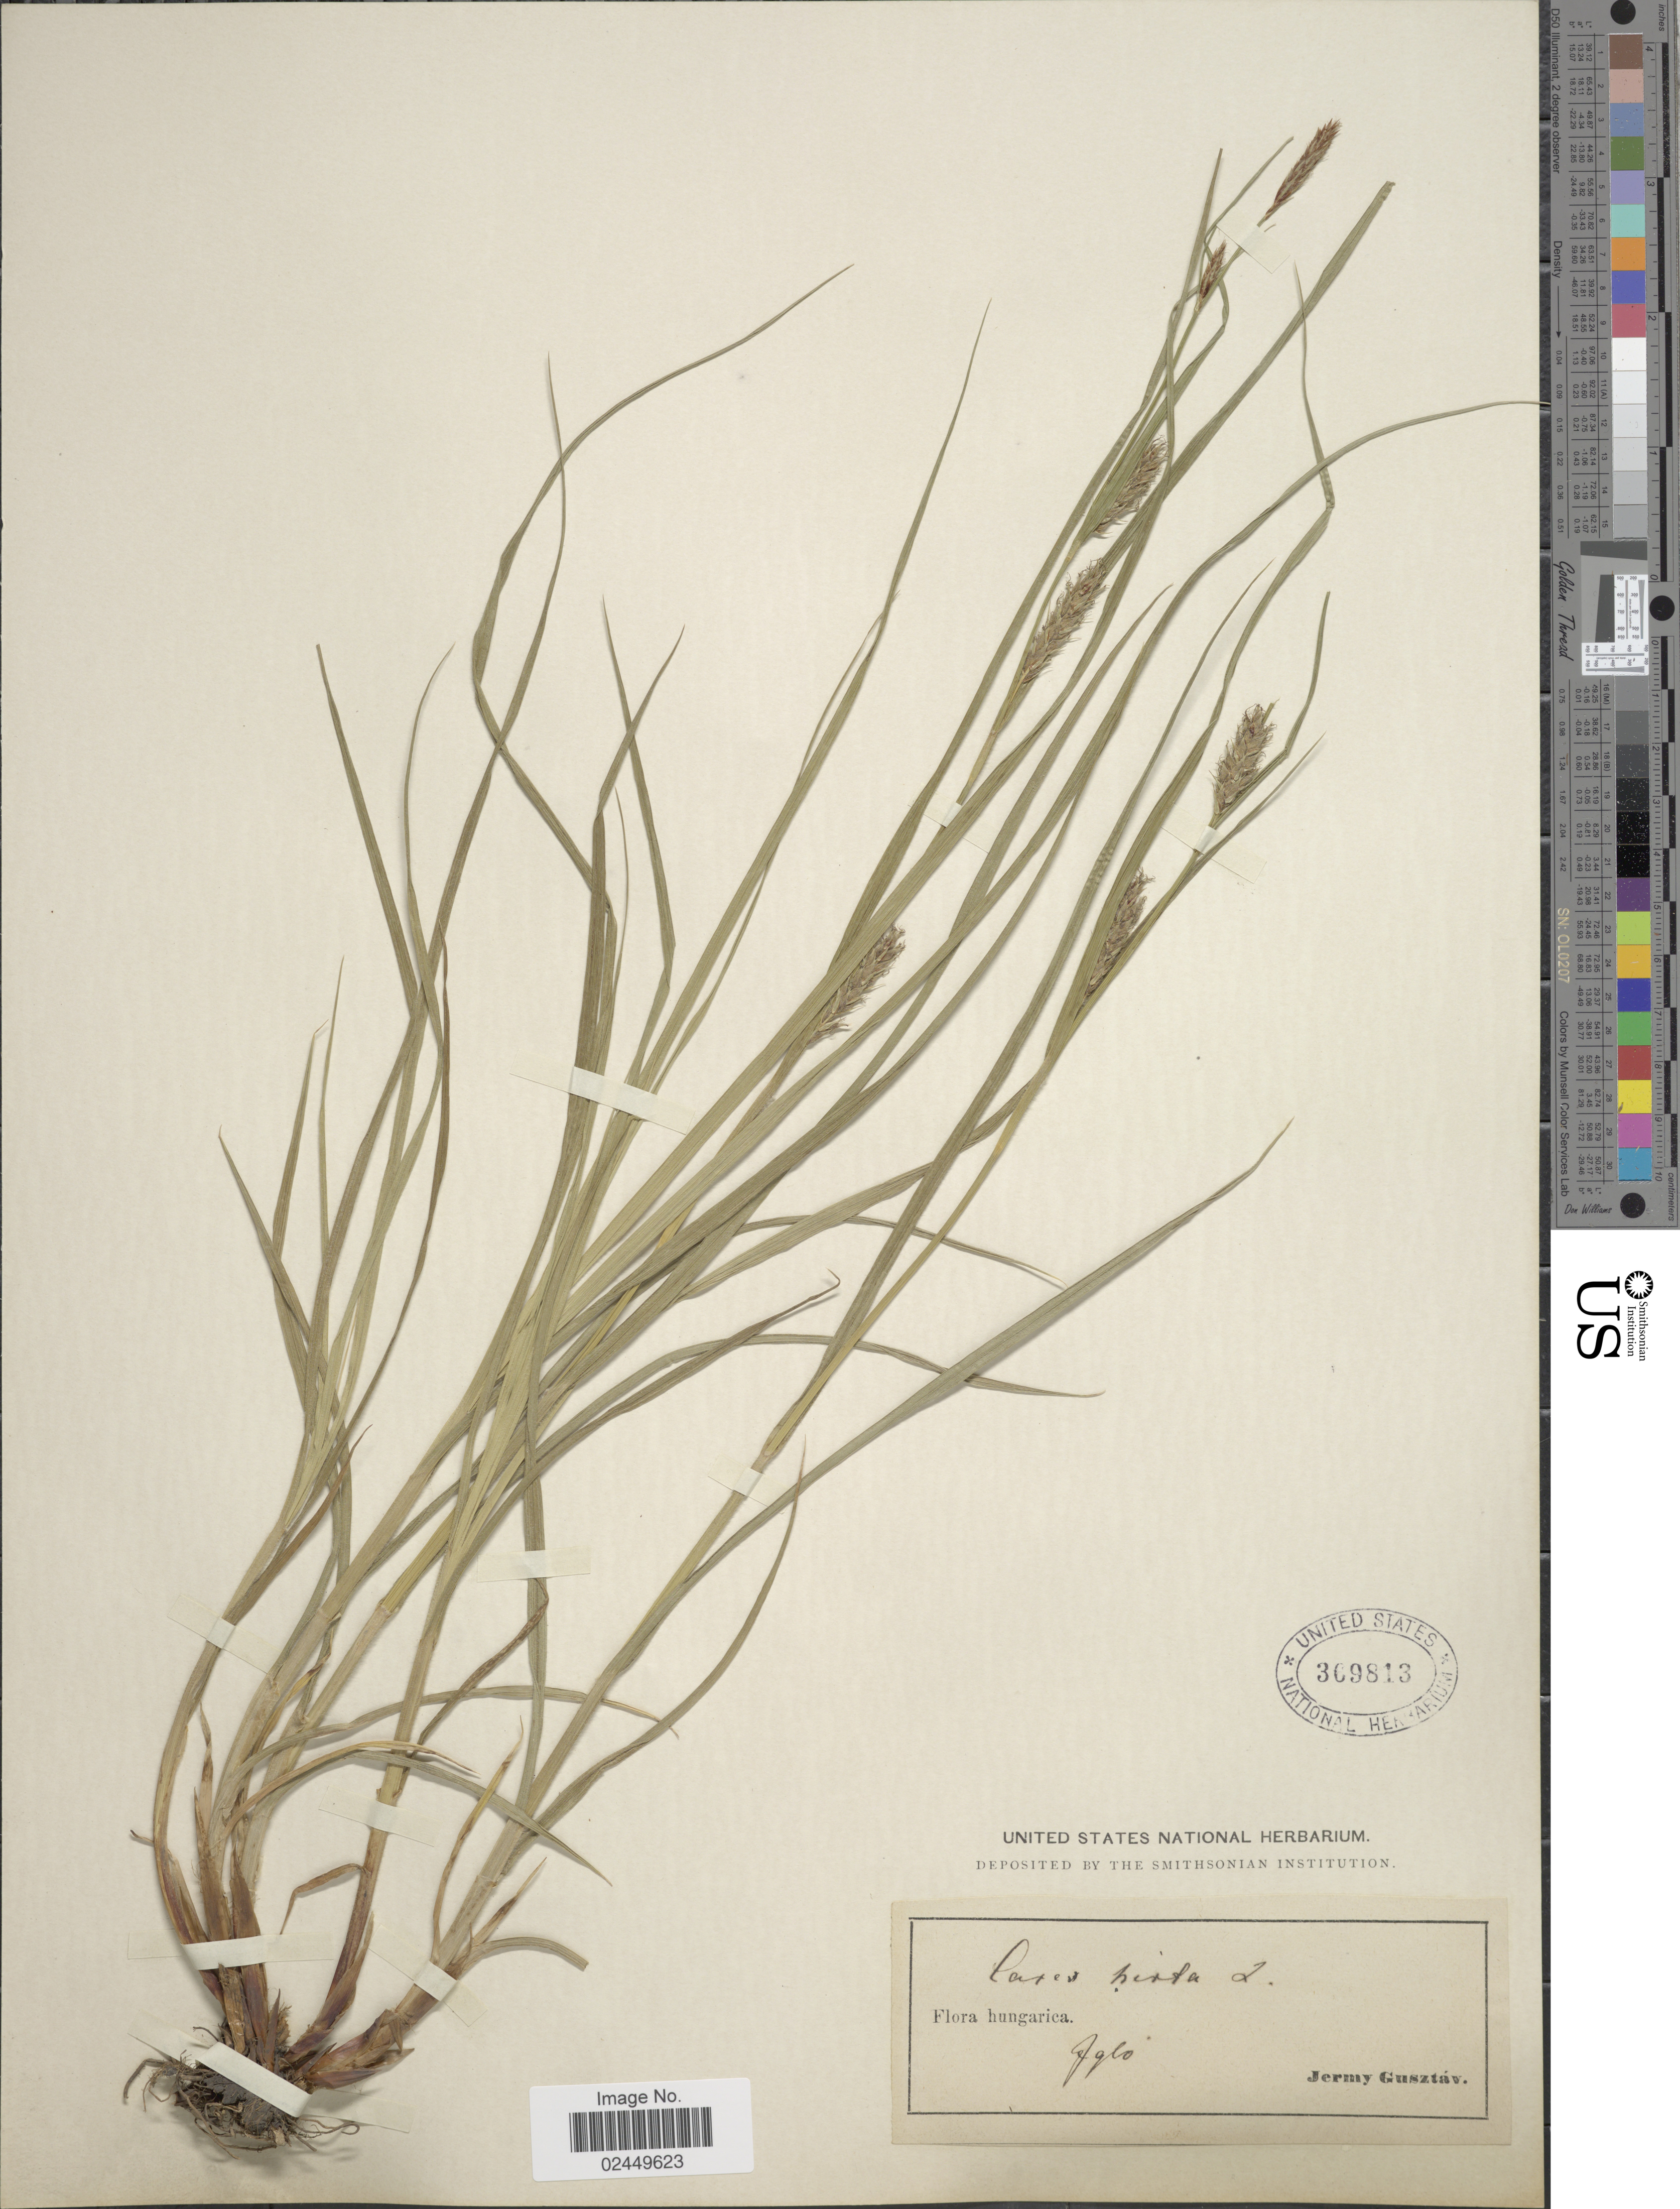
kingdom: Plantae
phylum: Tracheophyta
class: Liliopsida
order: Poales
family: Cyperaceae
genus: Carex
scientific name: Carex hirta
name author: L.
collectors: G. Jermy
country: Hungary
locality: Iglo [interpreted].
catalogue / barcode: US 369813